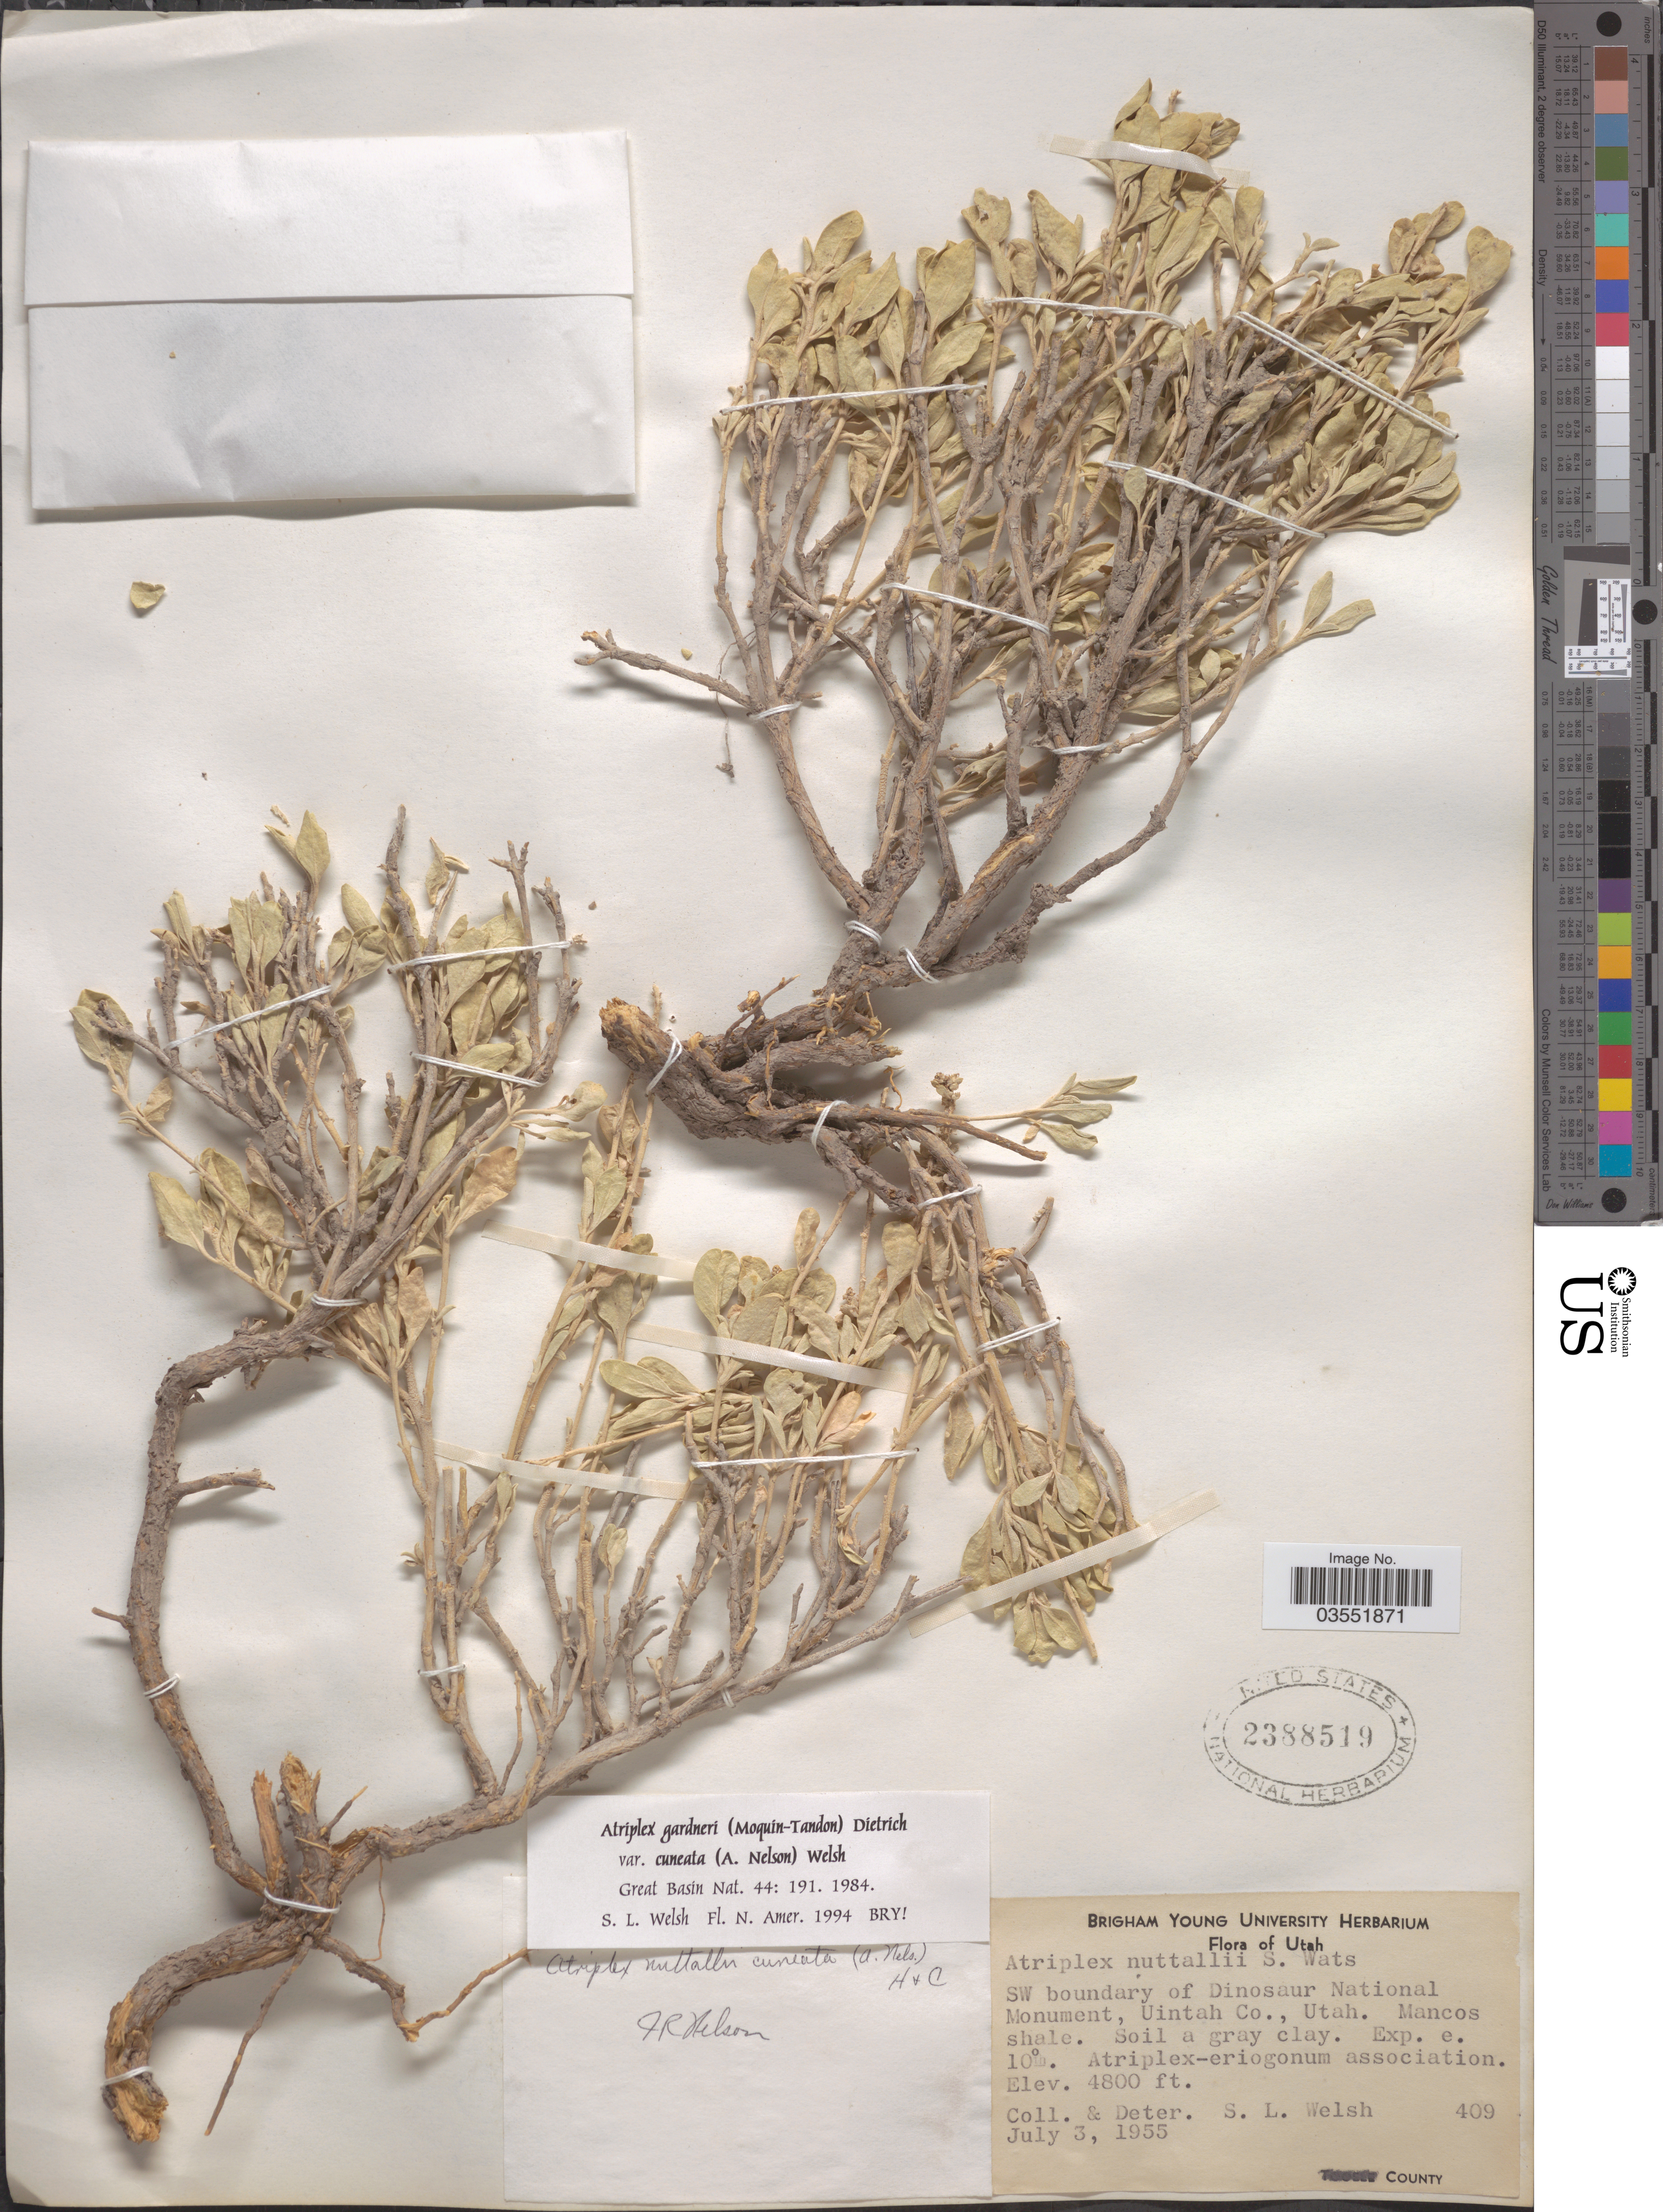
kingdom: Plantae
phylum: Tracheophyta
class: Magnoliopsida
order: Caryophyllales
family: Amaranthaceae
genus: Atriplex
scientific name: Atriplex gardneri var. cuneata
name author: (A. Nelson) S.L. Welsh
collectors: S. Welsh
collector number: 409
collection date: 1955-07-03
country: United States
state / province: Utah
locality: SW boundary of Dinosaur National Monument, Uintah Co.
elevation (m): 1463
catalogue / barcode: US 2388519